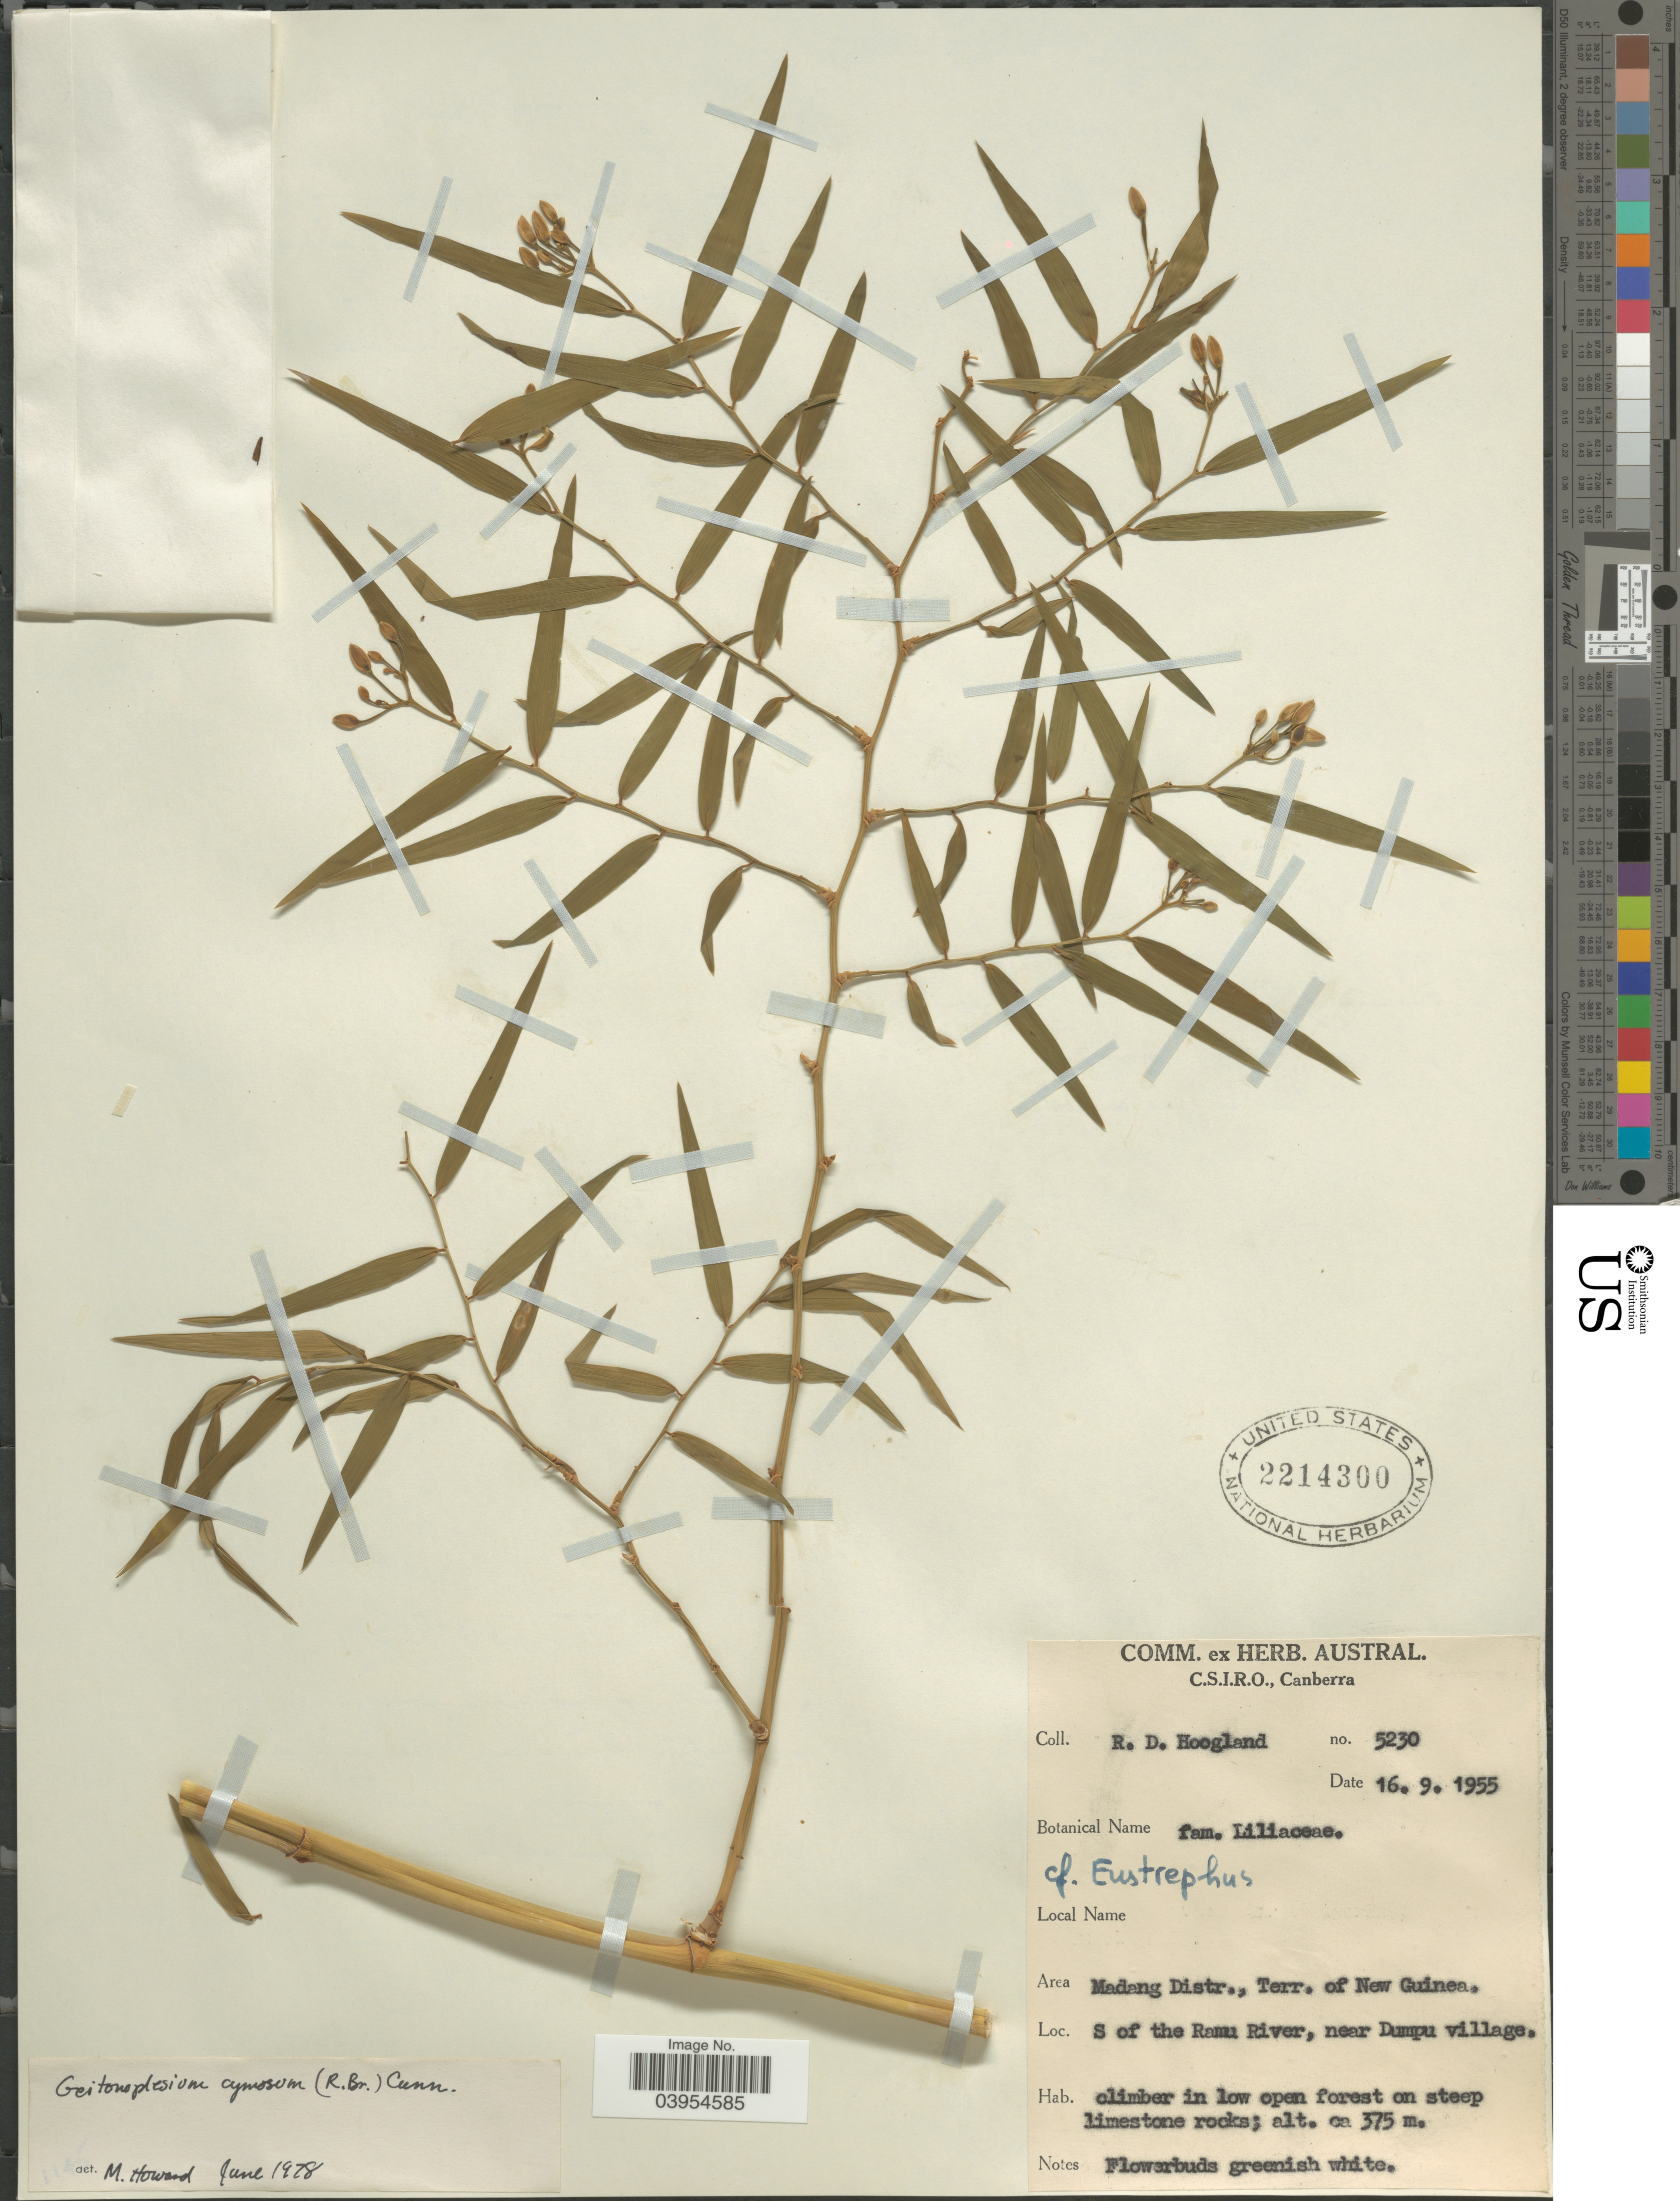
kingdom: Plantae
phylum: Tracheophyta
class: Liliopsida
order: Asparagales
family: Asphodelaceae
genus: Geitonoplesium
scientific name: Geitonoplesium cymosum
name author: (R. Br.) A. Cunn. ex Hook.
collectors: R. D. Hoogland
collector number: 5230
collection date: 1955-09-16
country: Papua New Guinea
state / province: Madang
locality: Area Madang Distr., Terr. of New Guinea. S of the Ramu River, near Dumpu village.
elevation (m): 375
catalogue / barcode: US 2214300